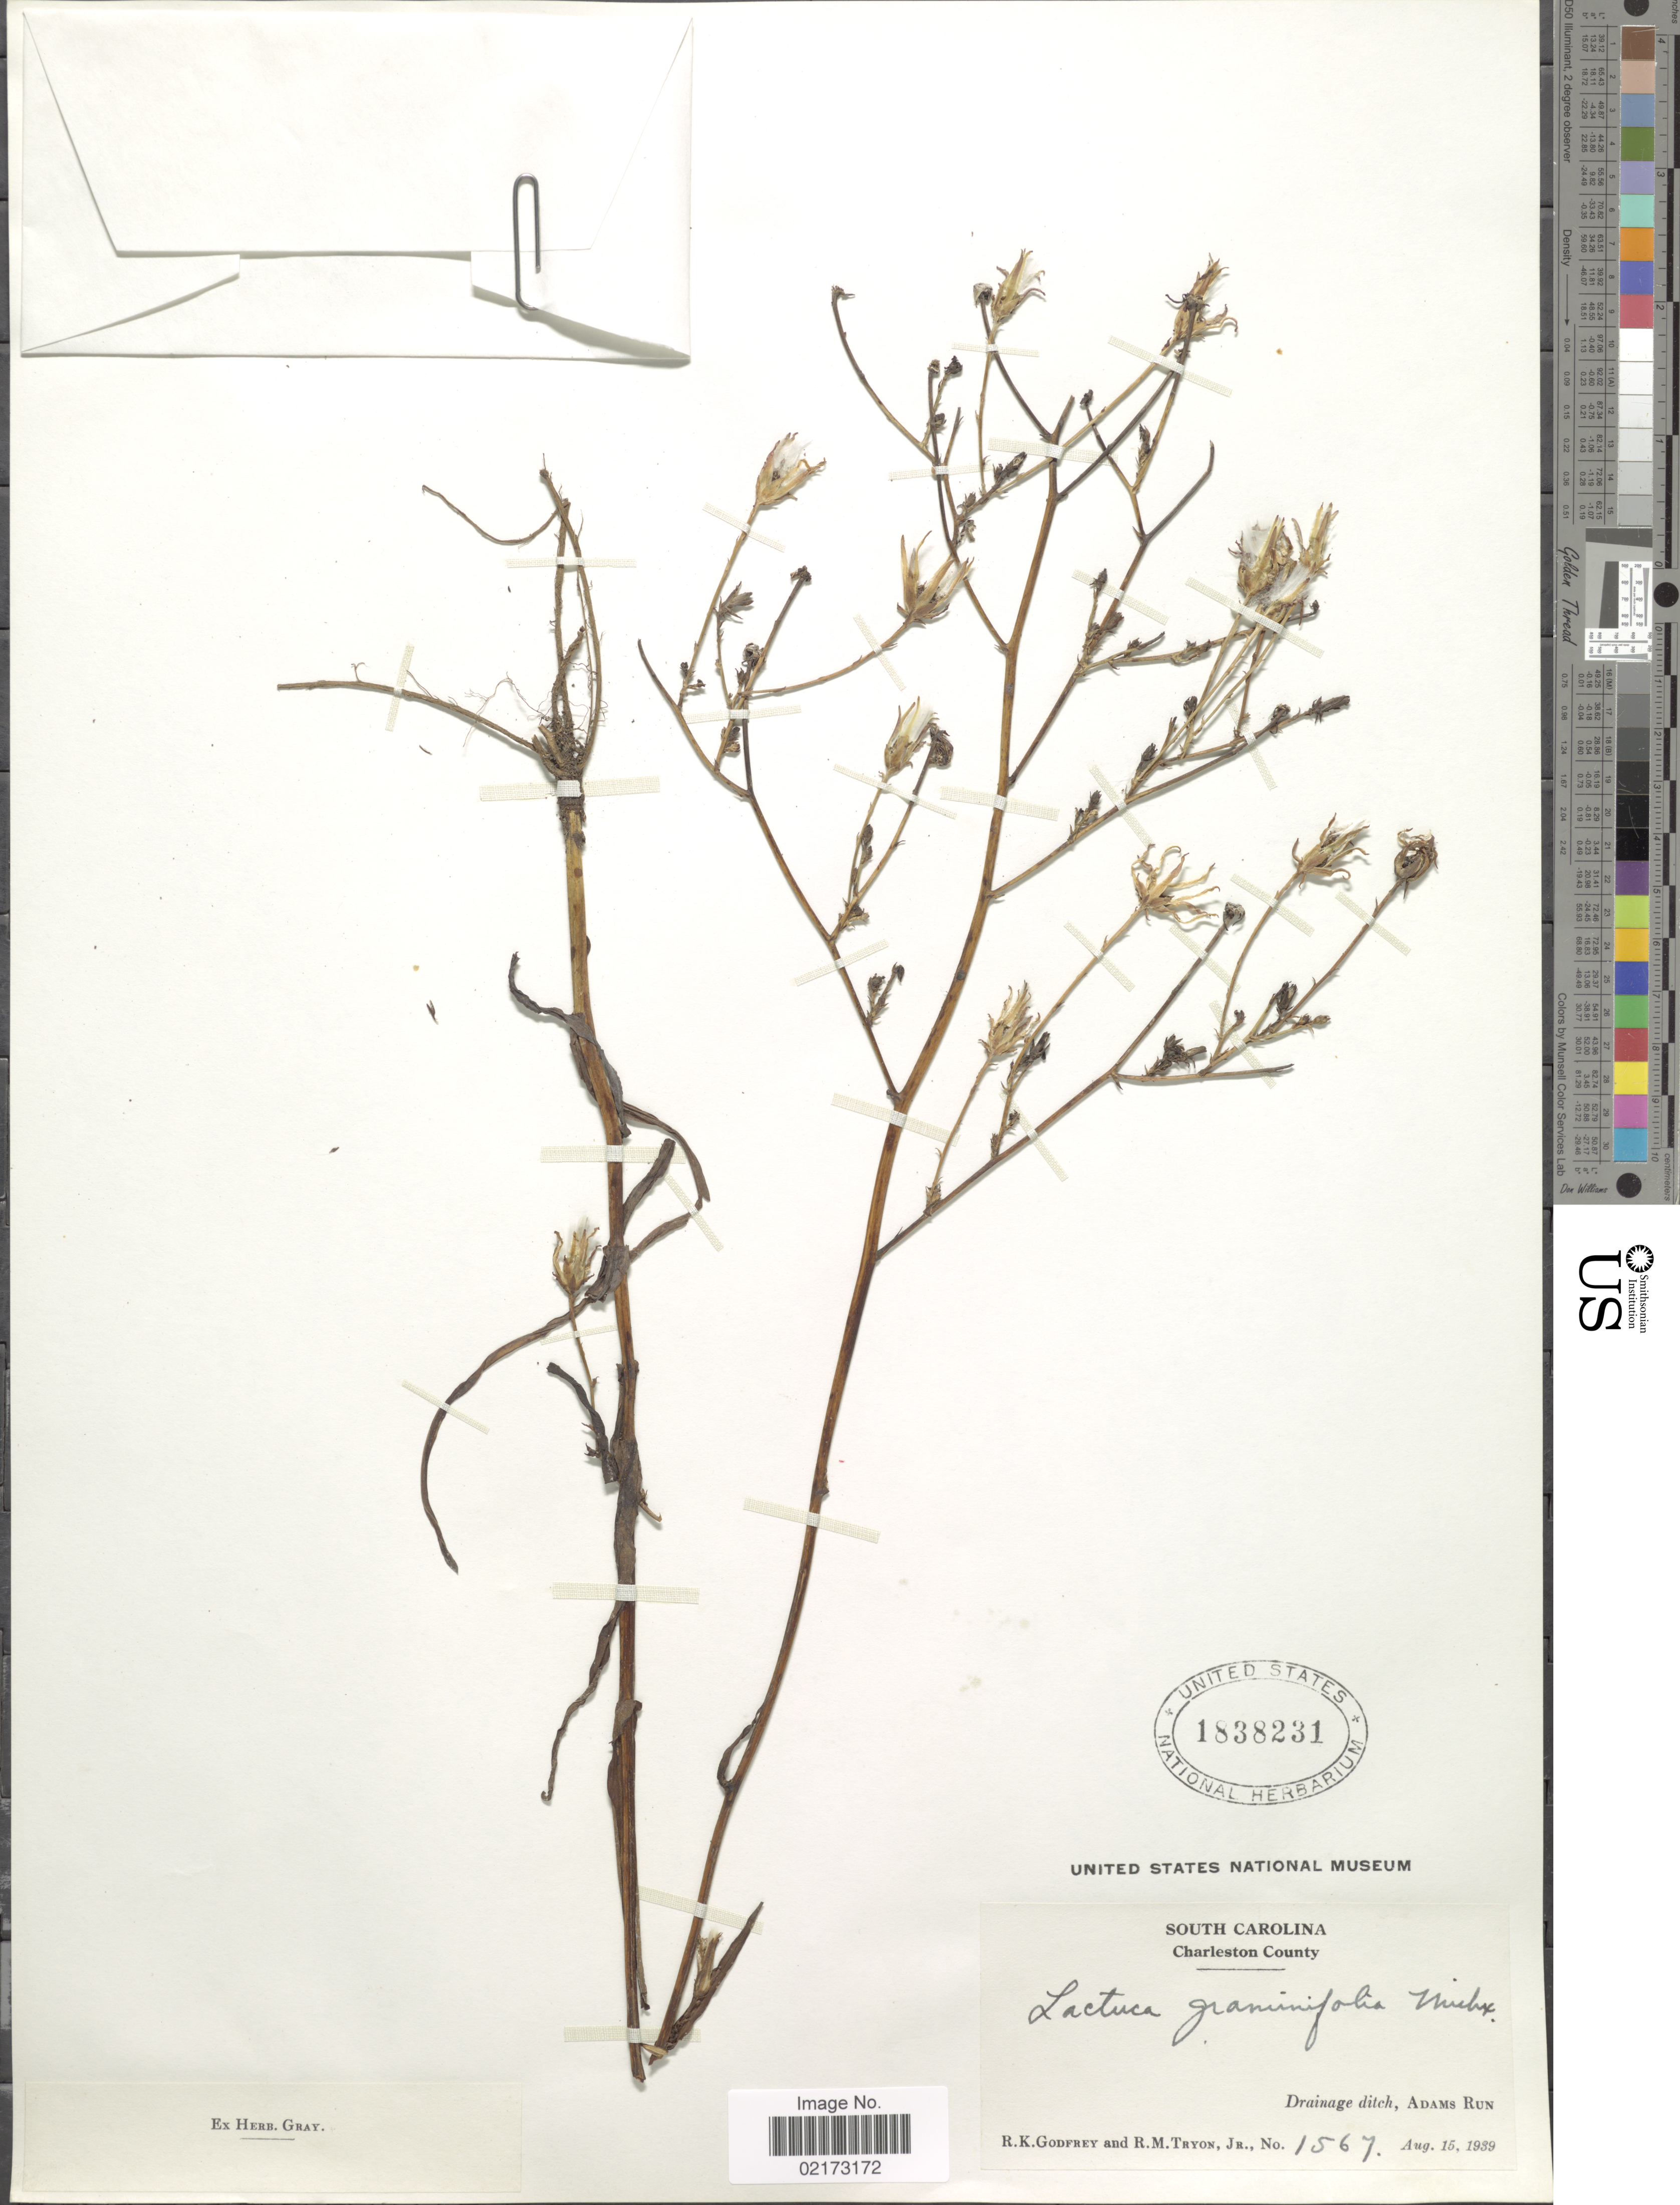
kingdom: Plantae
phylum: Tracheophyta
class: Magnoliopsida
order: Asterales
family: Asteraceae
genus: Lactuca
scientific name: Lactuca graminifolia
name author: Michx.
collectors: R. K. Godfrey & R. M. Tryon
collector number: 1567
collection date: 1939-08-15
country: United States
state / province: South Carolina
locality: Charleston County, Adams Run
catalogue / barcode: US 1838231